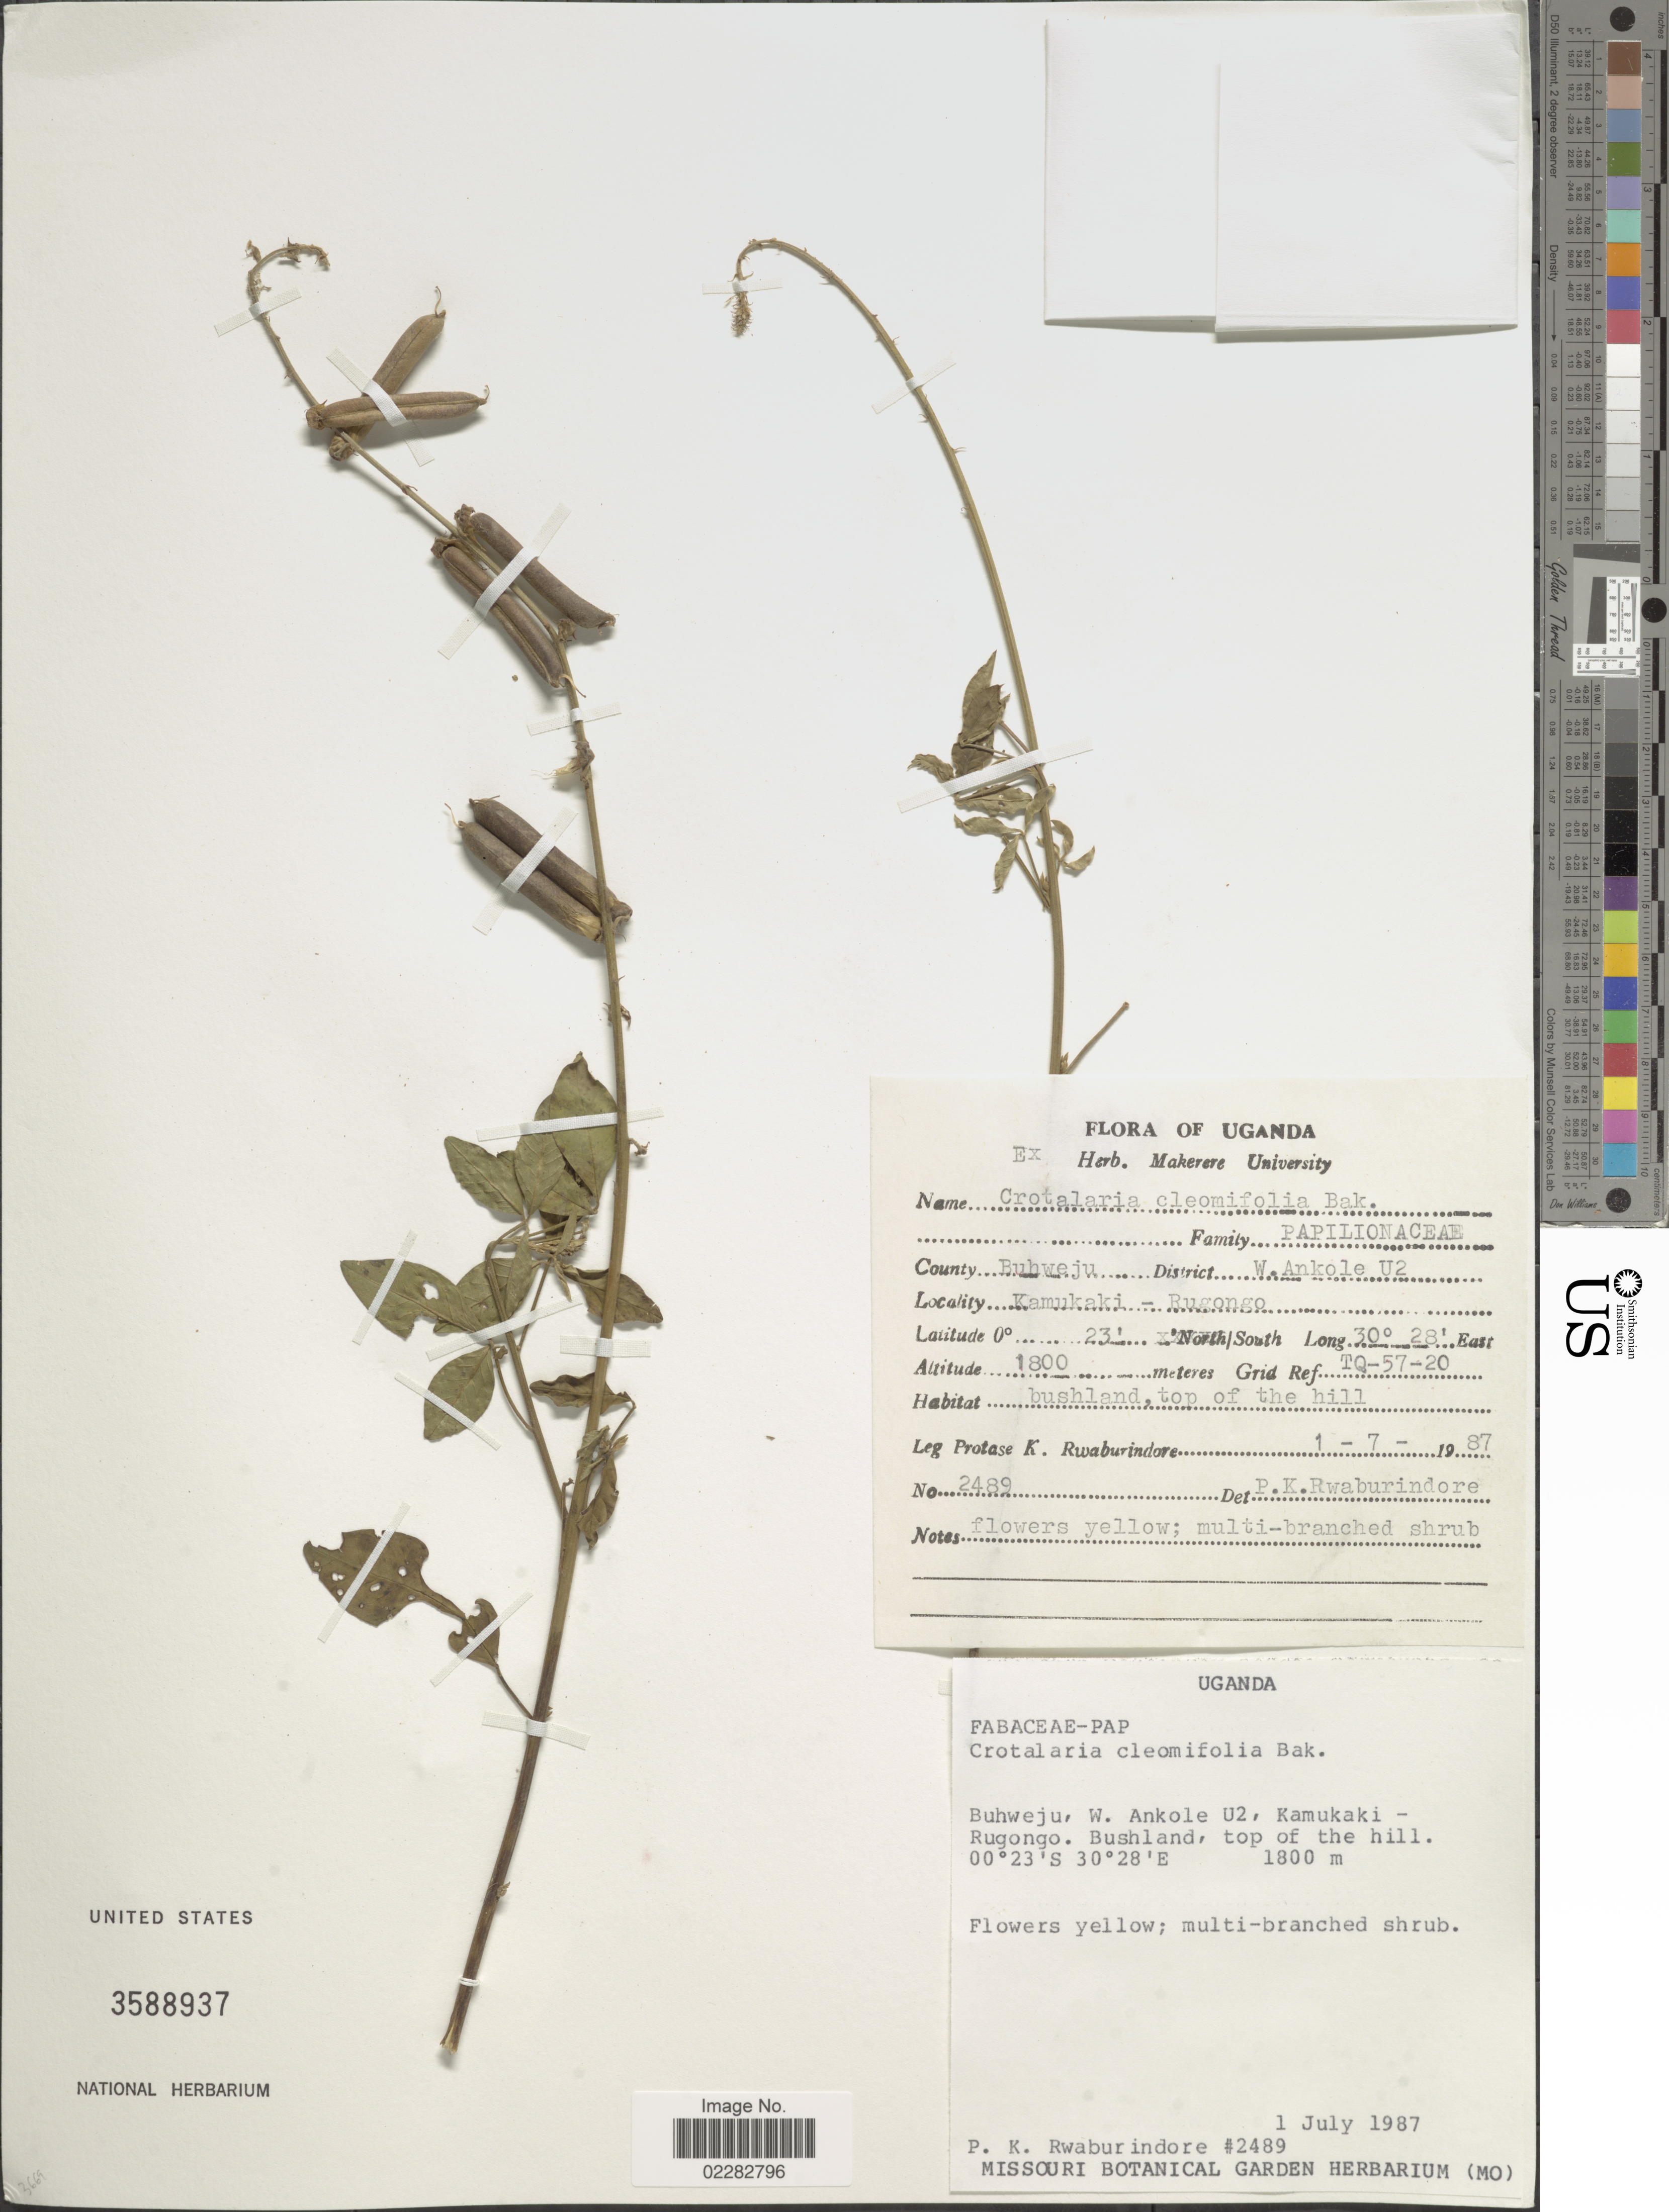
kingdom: Plantae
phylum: Tracheophyta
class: Magnoliopsida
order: Fabales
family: Fabaceae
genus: Crotalaria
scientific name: Crotalaria cleomifolia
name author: Baker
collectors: P. Rwaburindore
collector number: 2489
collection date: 1987-07-01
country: Uganda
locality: County Buhweju, District W. Ankole U2, Kamukaki-Rugongo, bushland, top of the hill.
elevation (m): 1800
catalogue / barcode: US 3588937